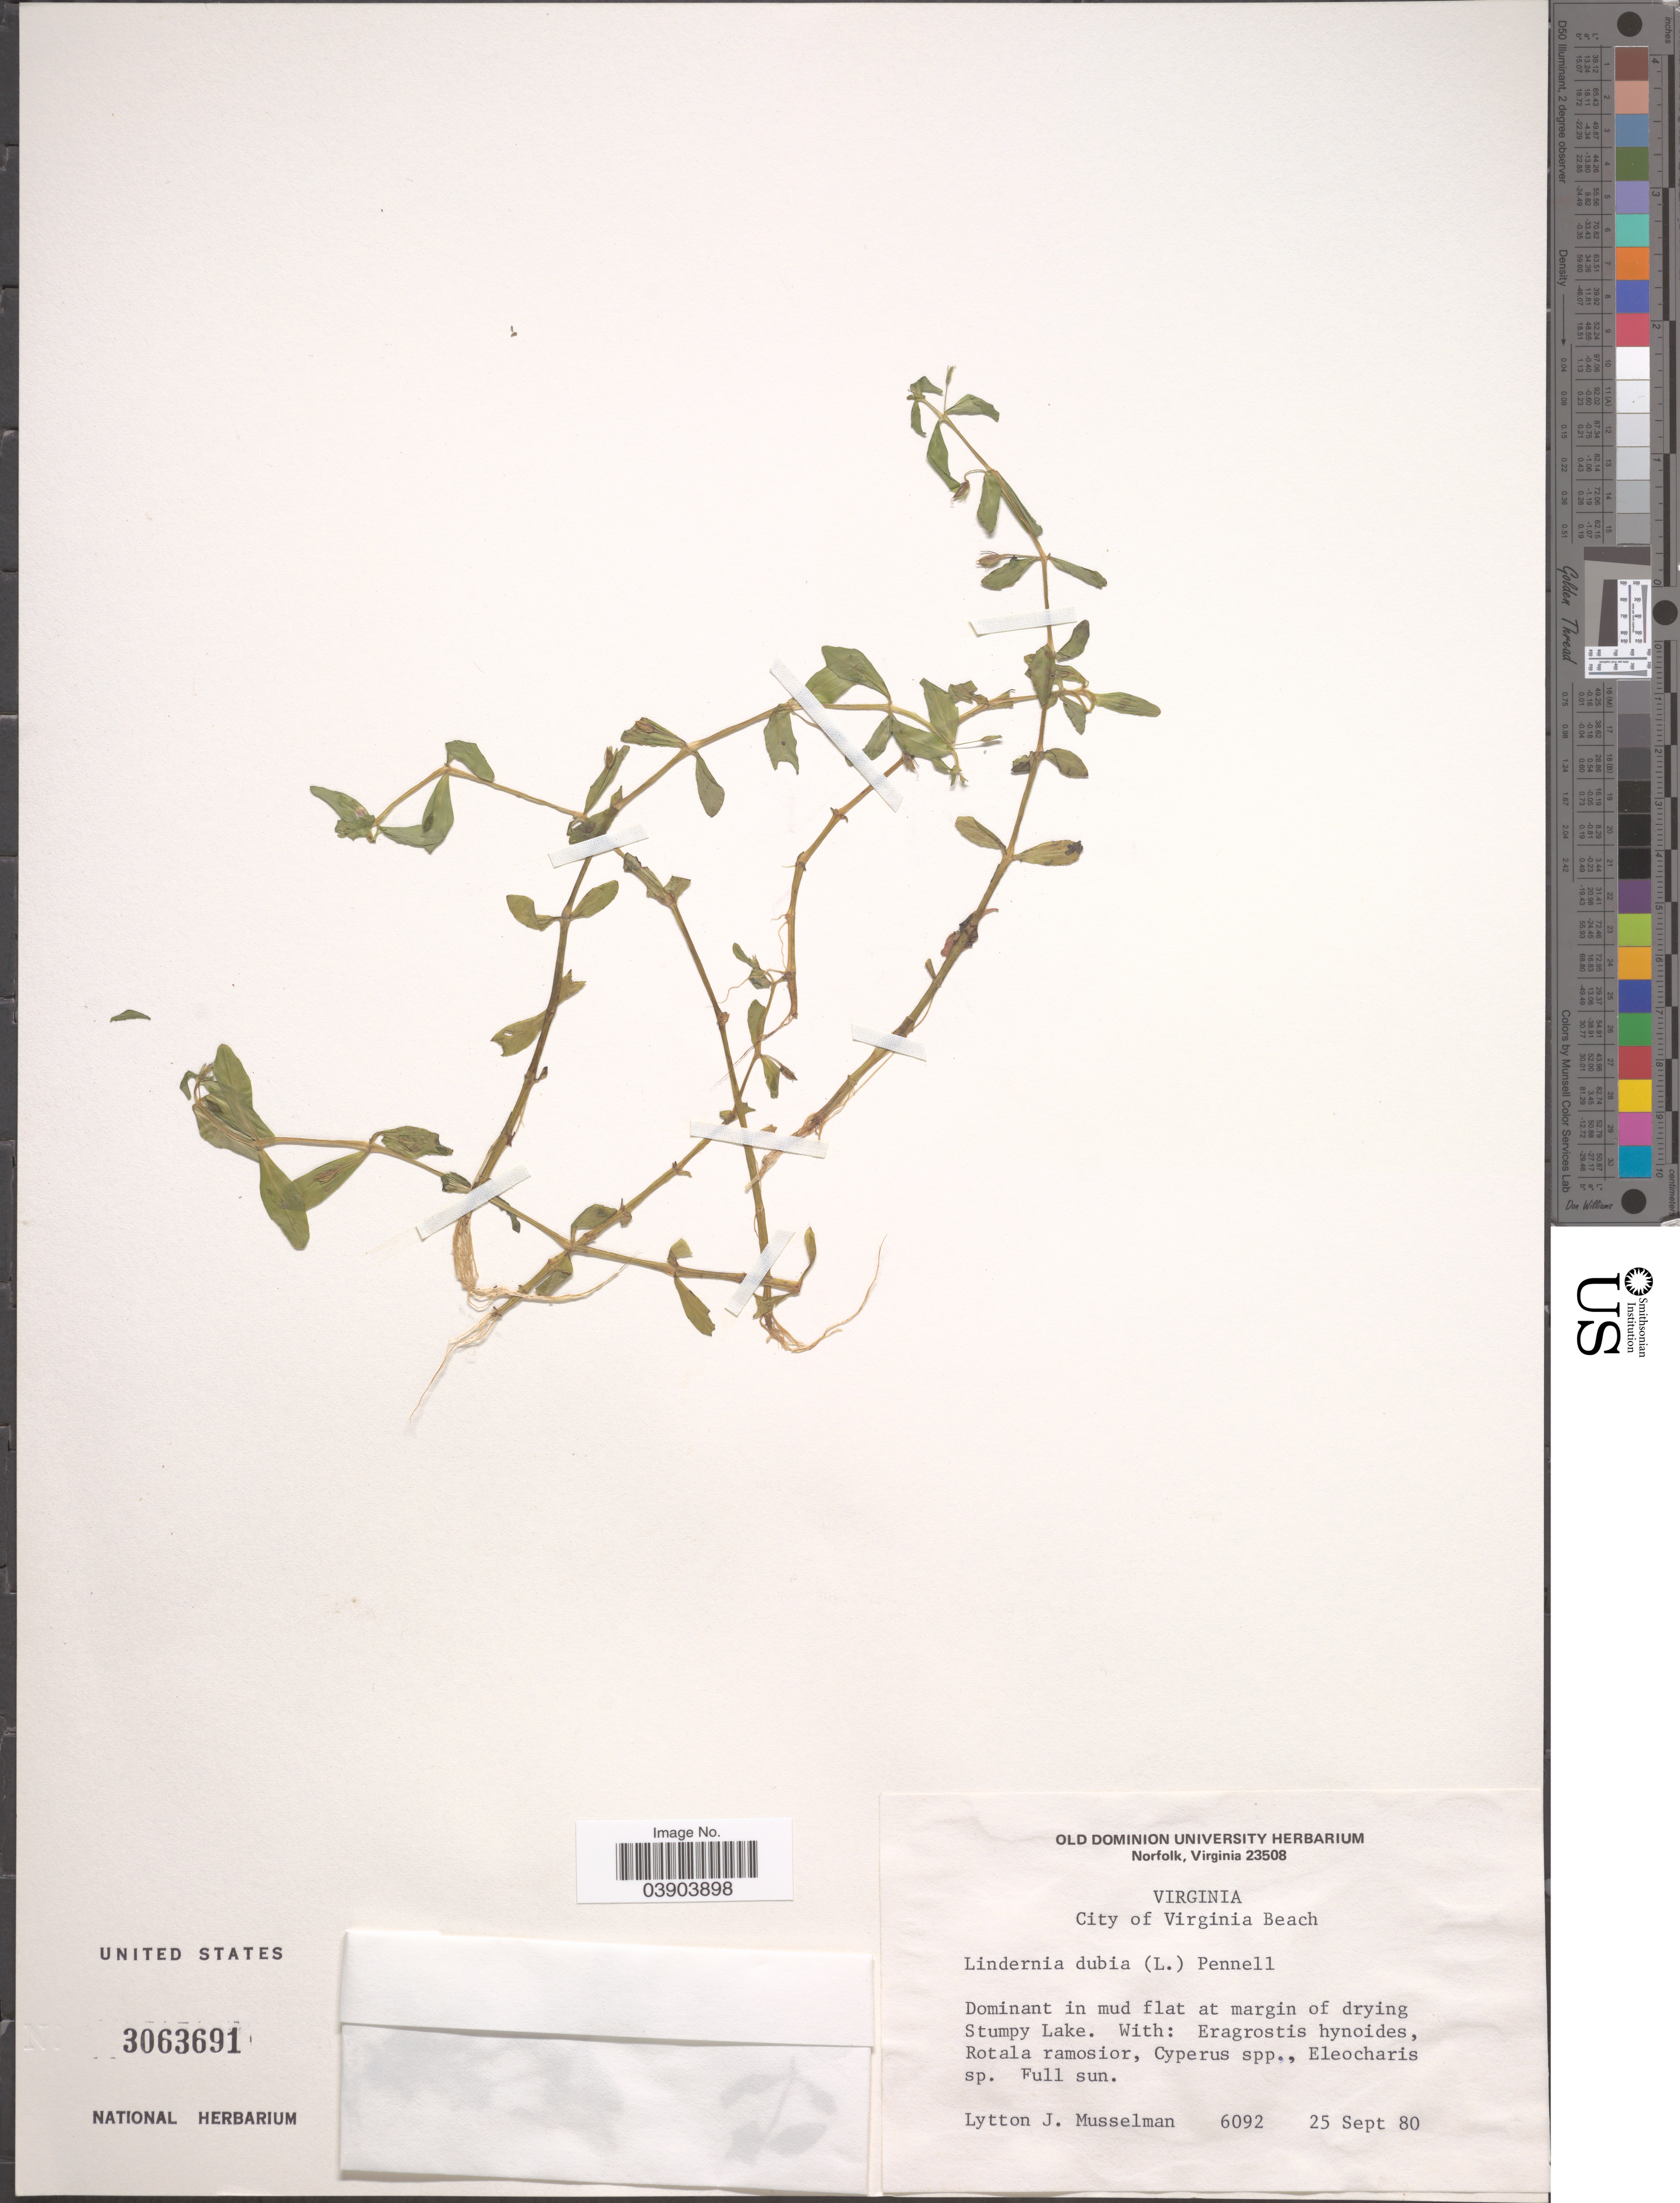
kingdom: Plantae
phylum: Tracheophyta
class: Magnoliopsida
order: Lamiales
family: Linderniaceae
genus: Lindernia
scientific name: Lindernia dubia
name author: (L.) Pennell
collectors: L. J. Musselman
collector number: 6092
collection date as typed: Transcribed d/m/y: 25/9/80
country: United States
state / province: Virginia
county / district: City of Virginia Beach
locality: City of Virginia Beach. At margin of drying Stumpy Lake.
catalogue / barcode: US 3063691